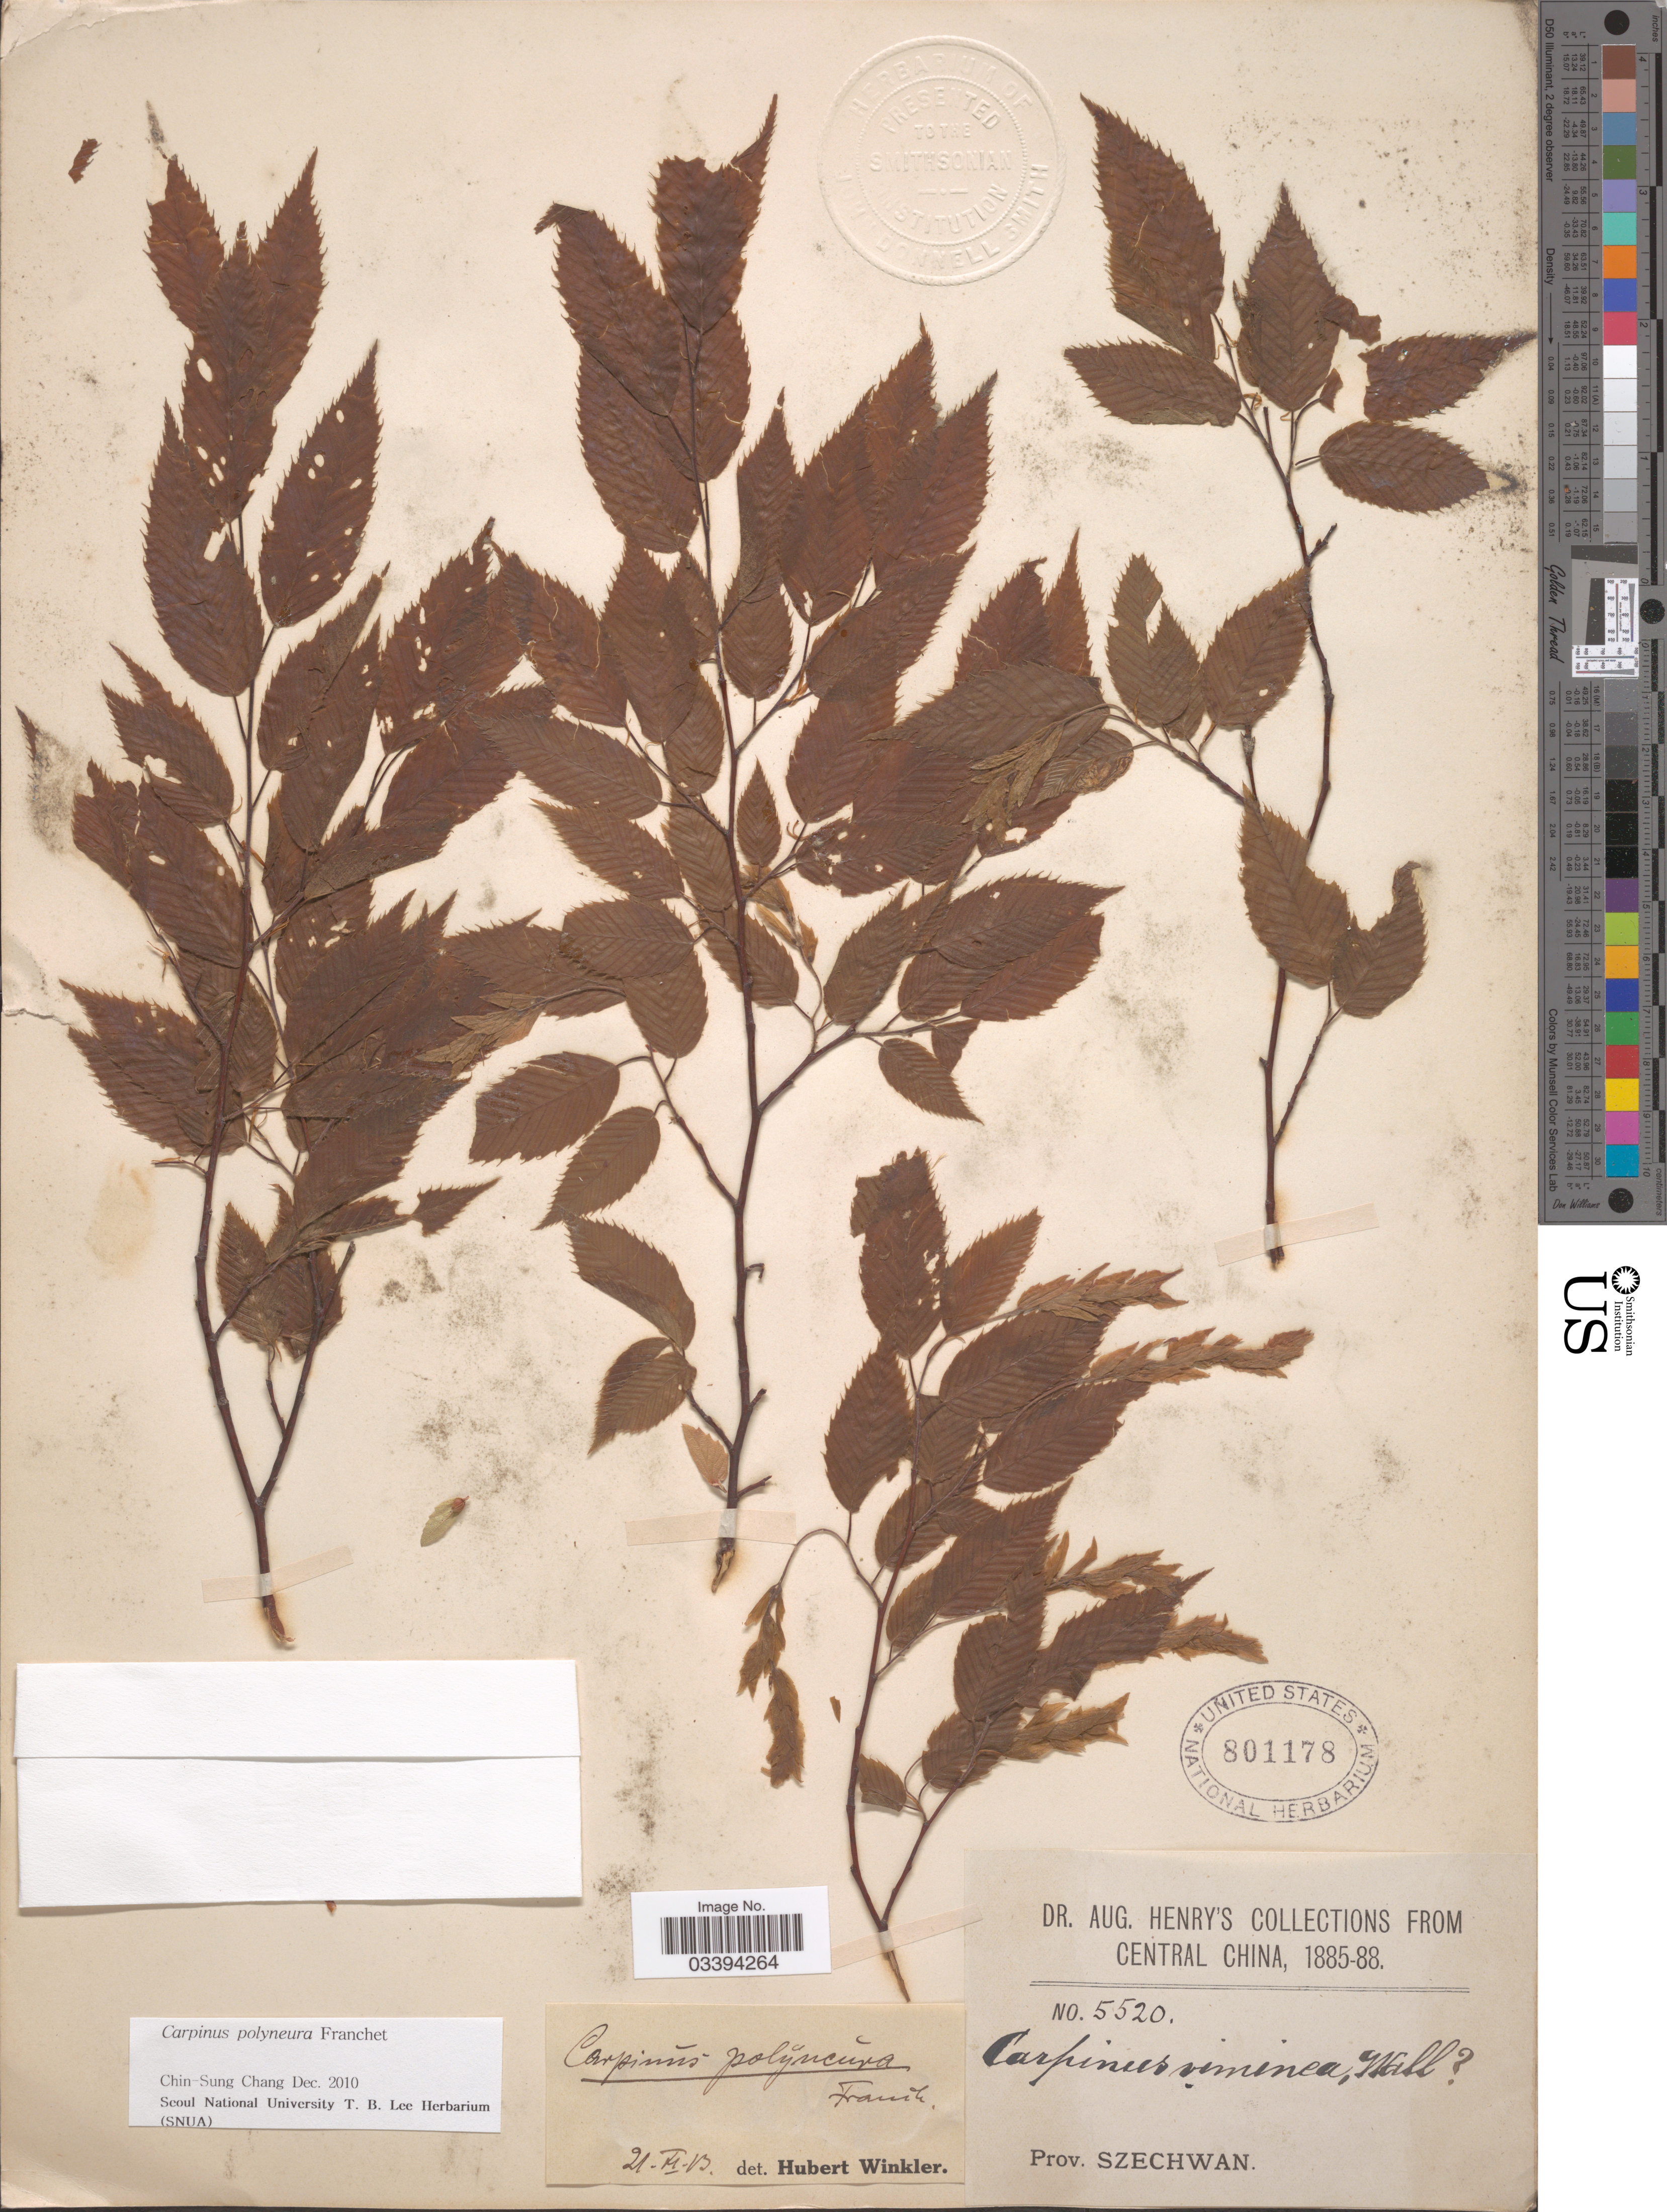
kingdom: Plantae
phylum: Tracheophyta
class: Magnoliopsida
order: Fagales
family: Betulaceae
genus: Carpinus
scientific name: Carpinus polyneura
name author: Franch.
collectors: A. Henry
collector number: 5520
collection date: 1885/1888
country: China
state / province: Sichuan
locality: Central China. Prov. Szechwan.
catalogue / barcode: US 801178